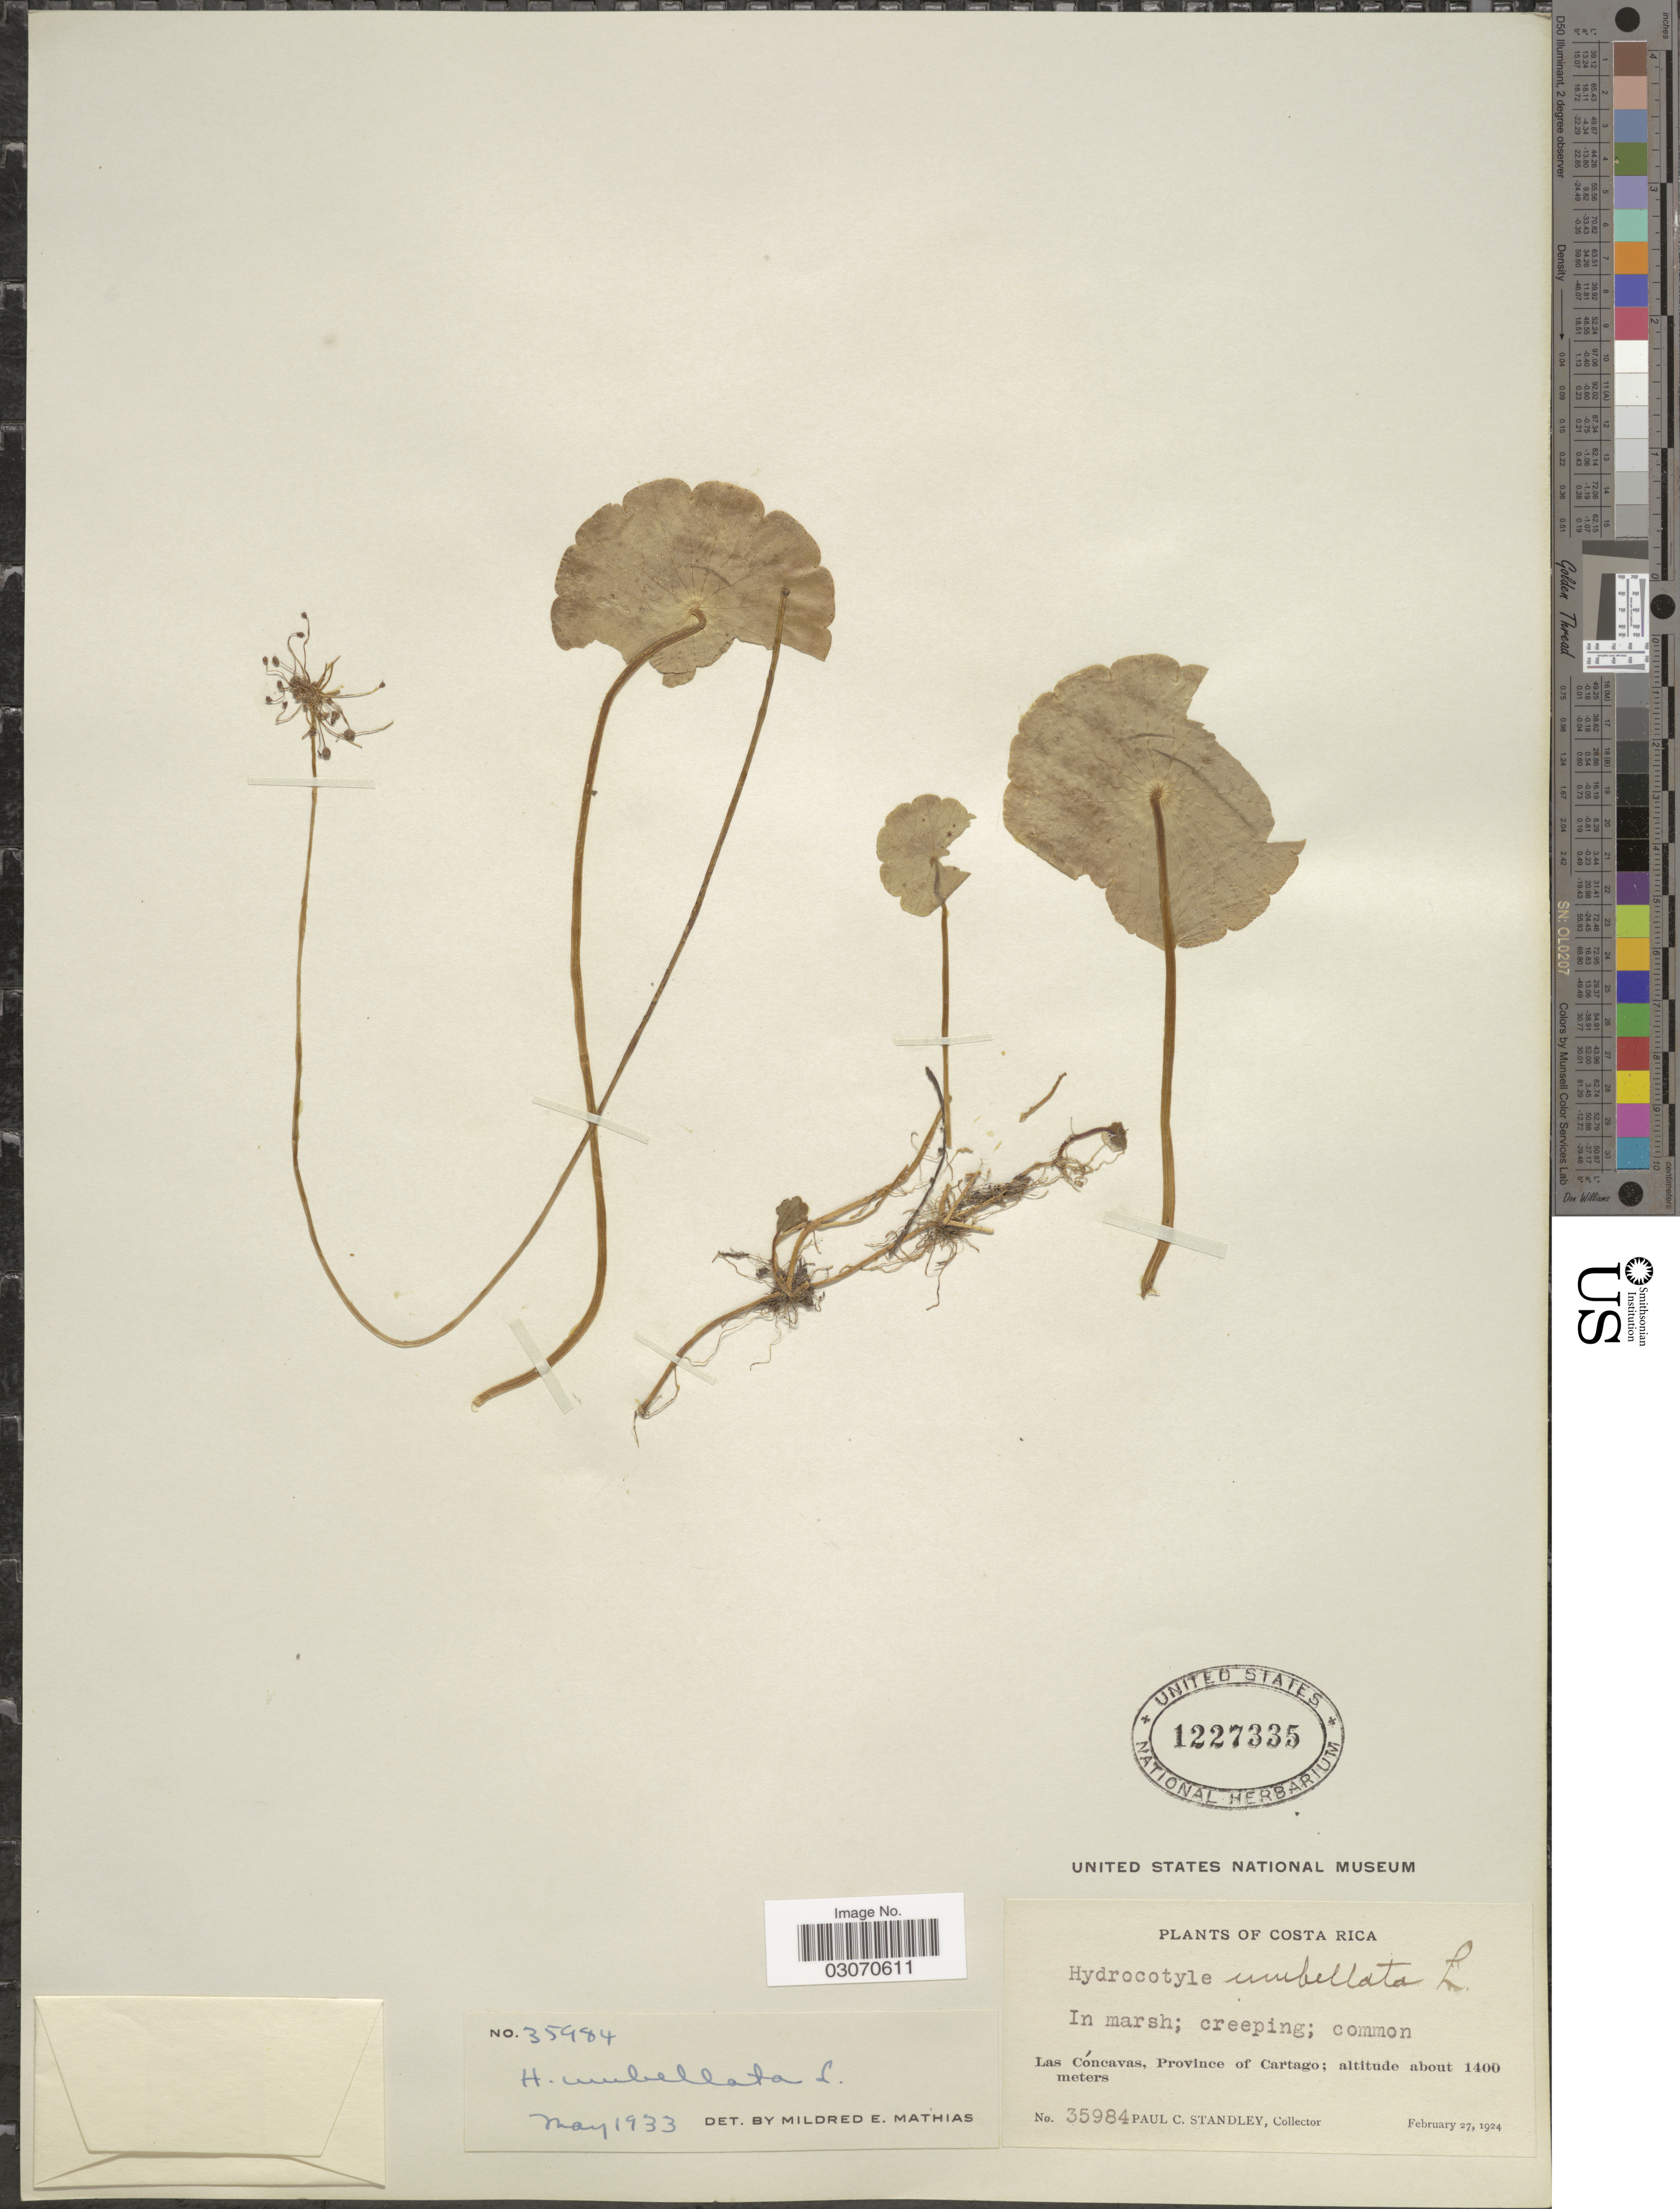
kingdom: Plantae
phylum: Tracheophyta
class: Magnoliopsida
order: Apiales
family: Araliaceae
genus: Hydrocotyle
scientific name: Hydrocotyle umbellata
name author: L.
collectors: P. C. Standley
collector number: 35984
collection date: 1924-02-27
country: Costa Rica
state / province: Cartago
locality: Las Cóncavas.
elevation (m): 1400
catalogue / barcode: US 1227335